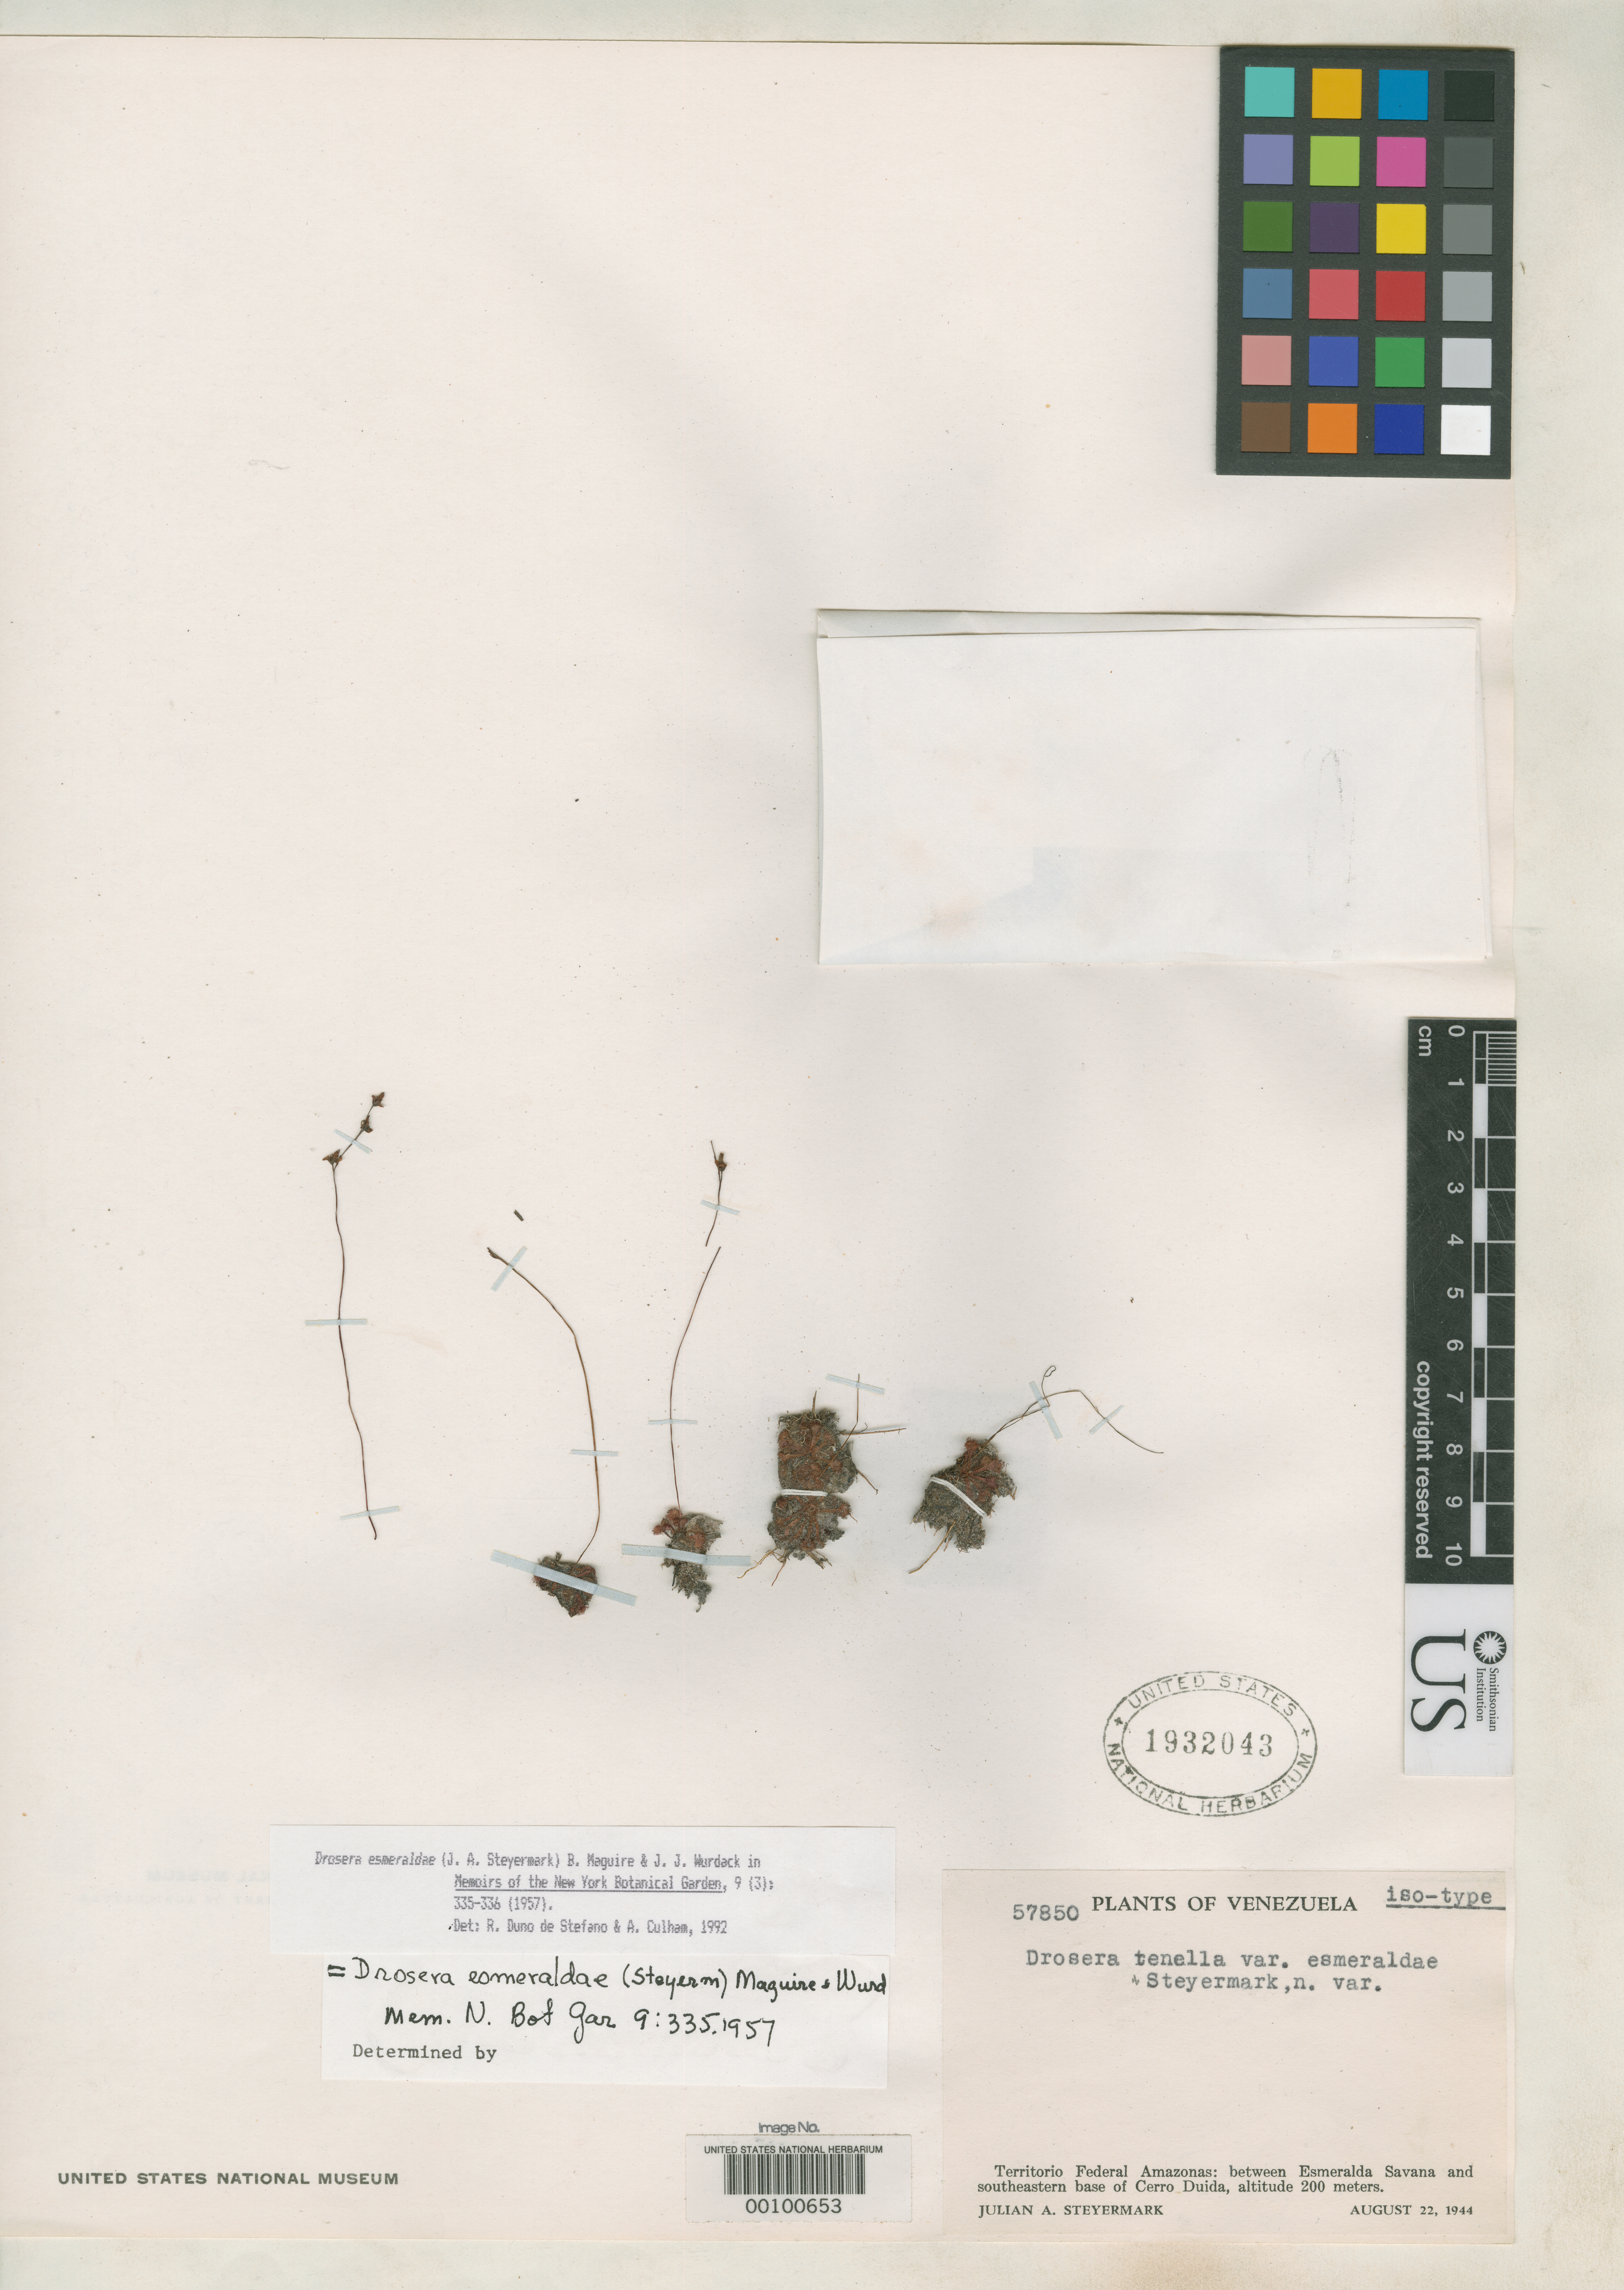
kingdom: Plantae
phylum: Tracheophyta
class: Magnoliopsida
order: Caryophyllales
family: Droseraceae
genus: Drosera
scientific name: Drosera tenella var. esmeraldae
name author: Steyerm.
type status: Isotype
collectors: J. Steyermark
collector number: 57850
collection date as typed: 22 Aug 1944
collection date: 1944-08-22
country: Venezuela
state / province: Amazonas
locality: Between Esmeralda savanna & SE base of Cerro Duida.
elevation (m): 200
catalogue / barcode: US 1932043